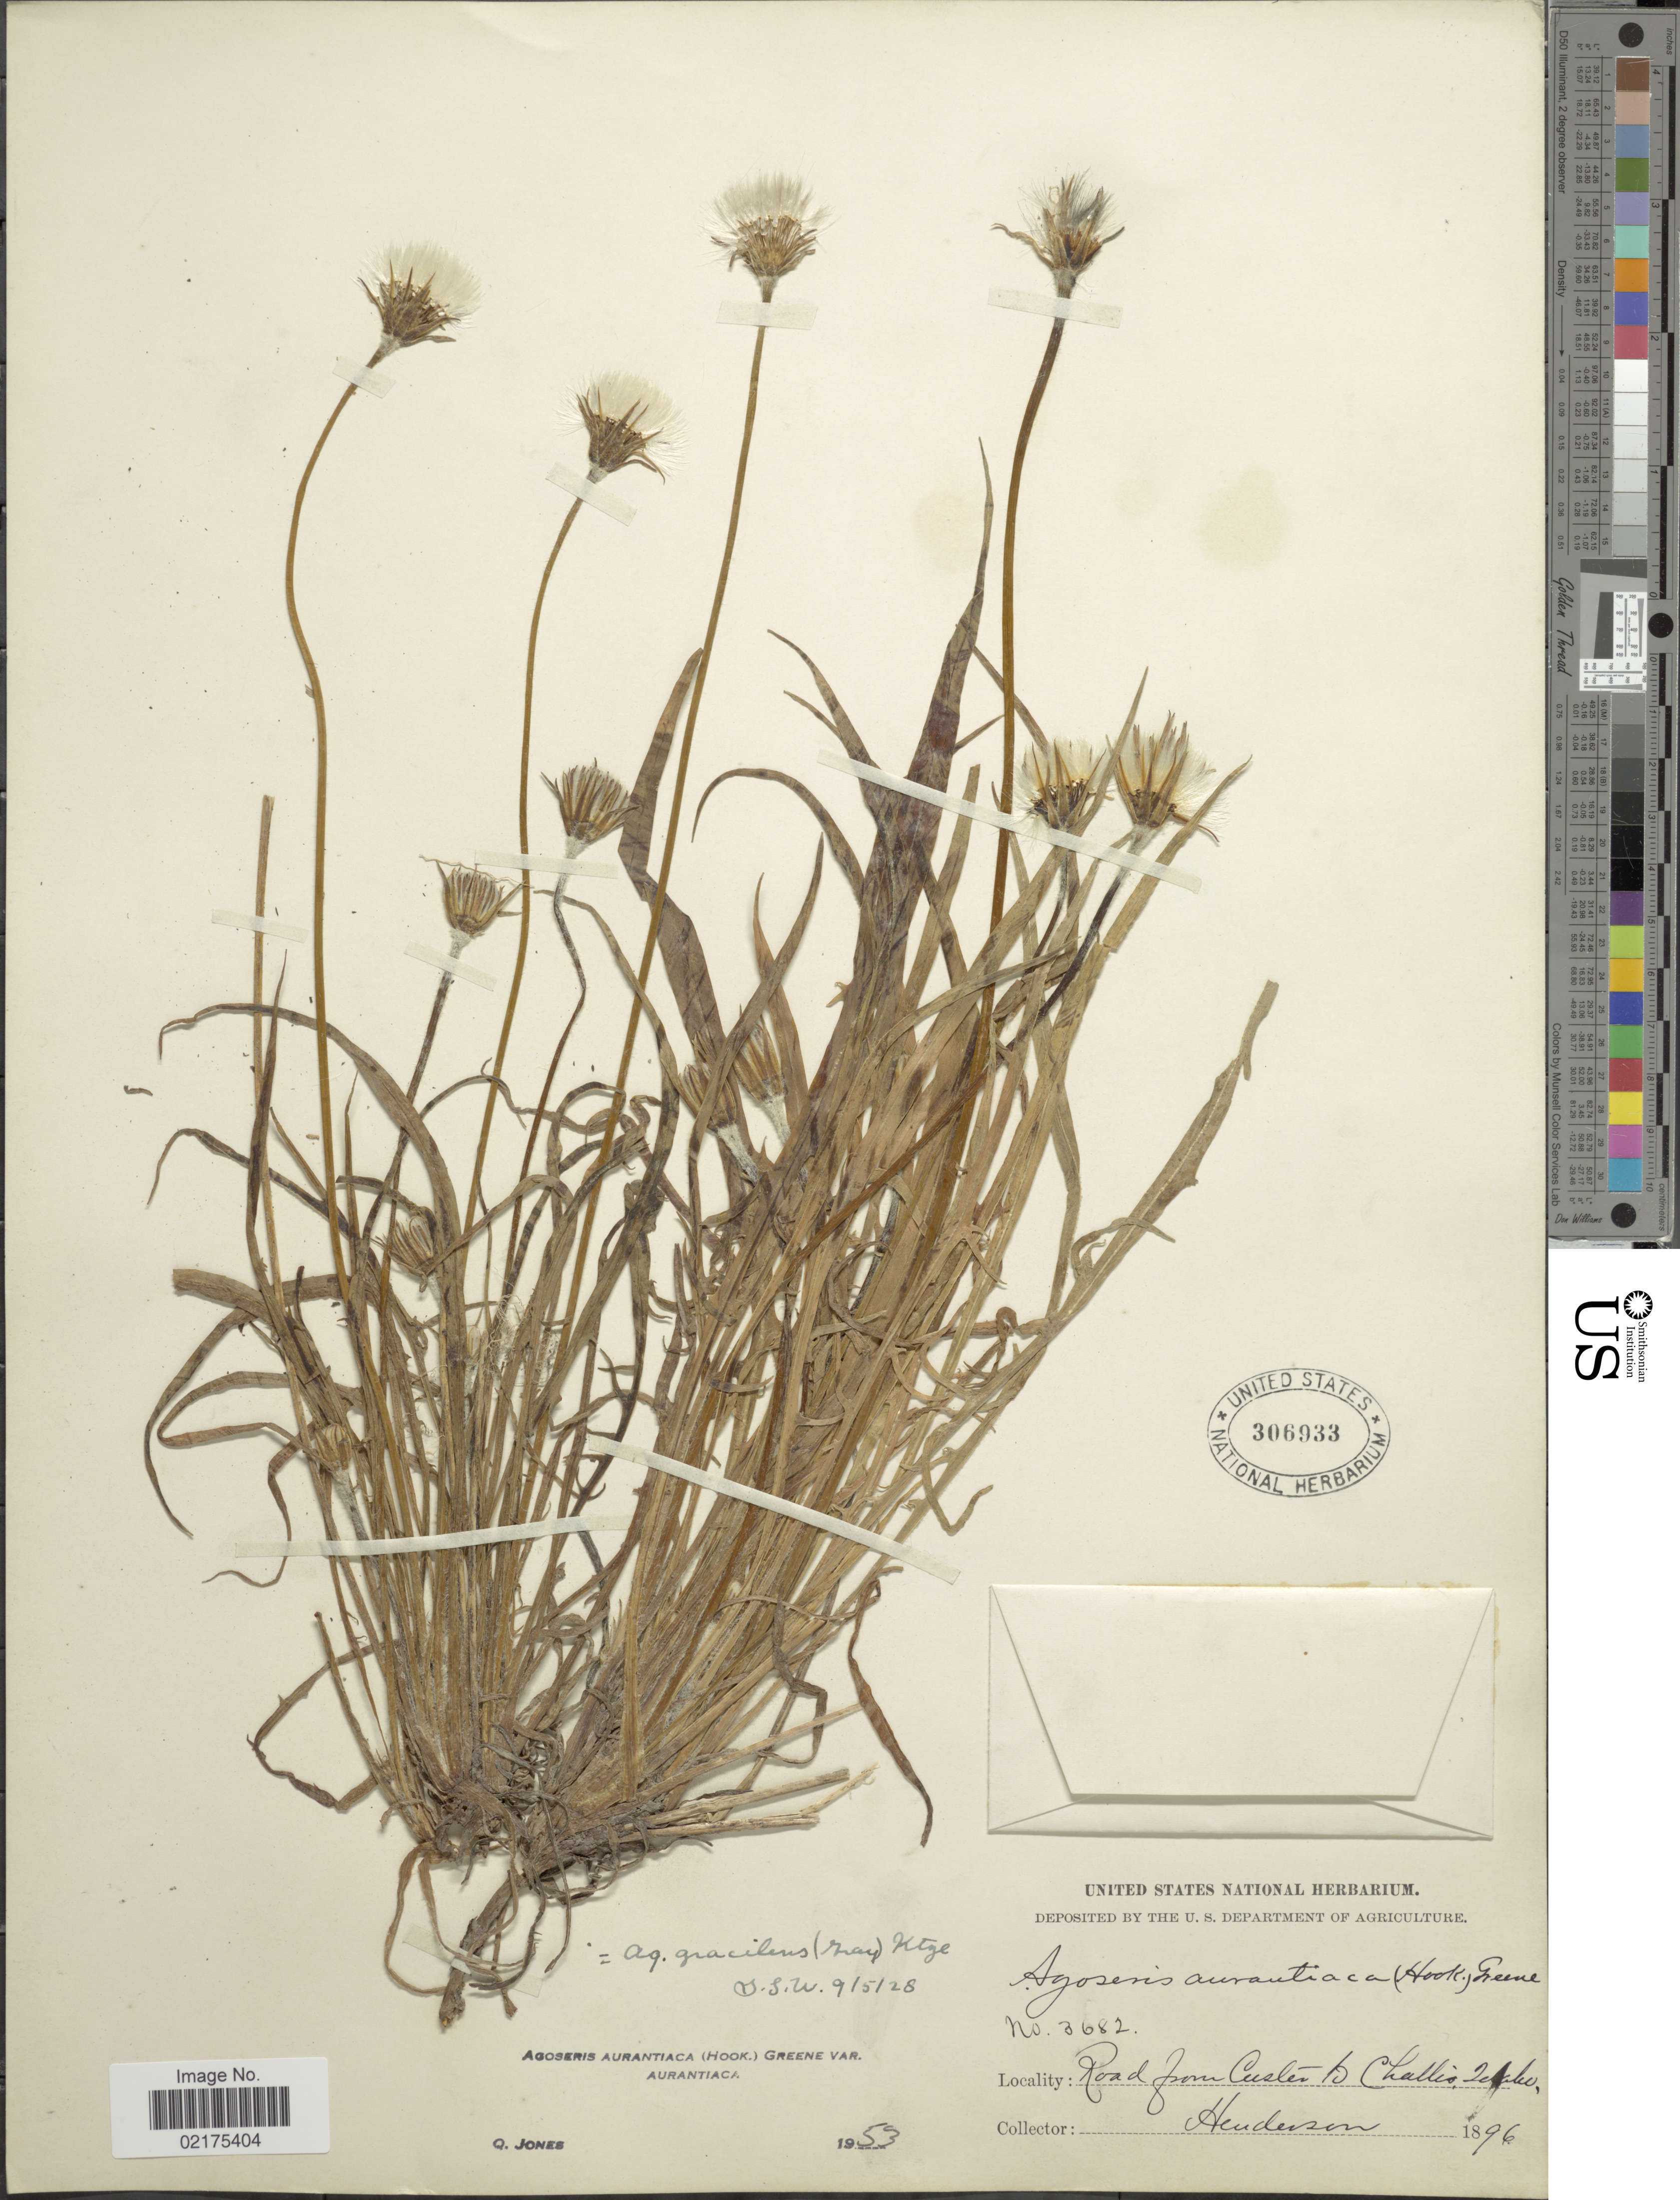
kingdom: Plantae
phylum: Tracheophyta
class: Magnoliopsida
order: Asterales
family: Asteraceae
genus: Agoseris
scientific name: Agoseris aurantiaca var. aurantiaca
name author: (Hook.) Greene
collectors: Henderson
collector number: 3682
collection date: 1896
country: United States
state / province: Idaho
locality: Road from Cuslen, D.C. Challis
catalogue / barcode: US 306933